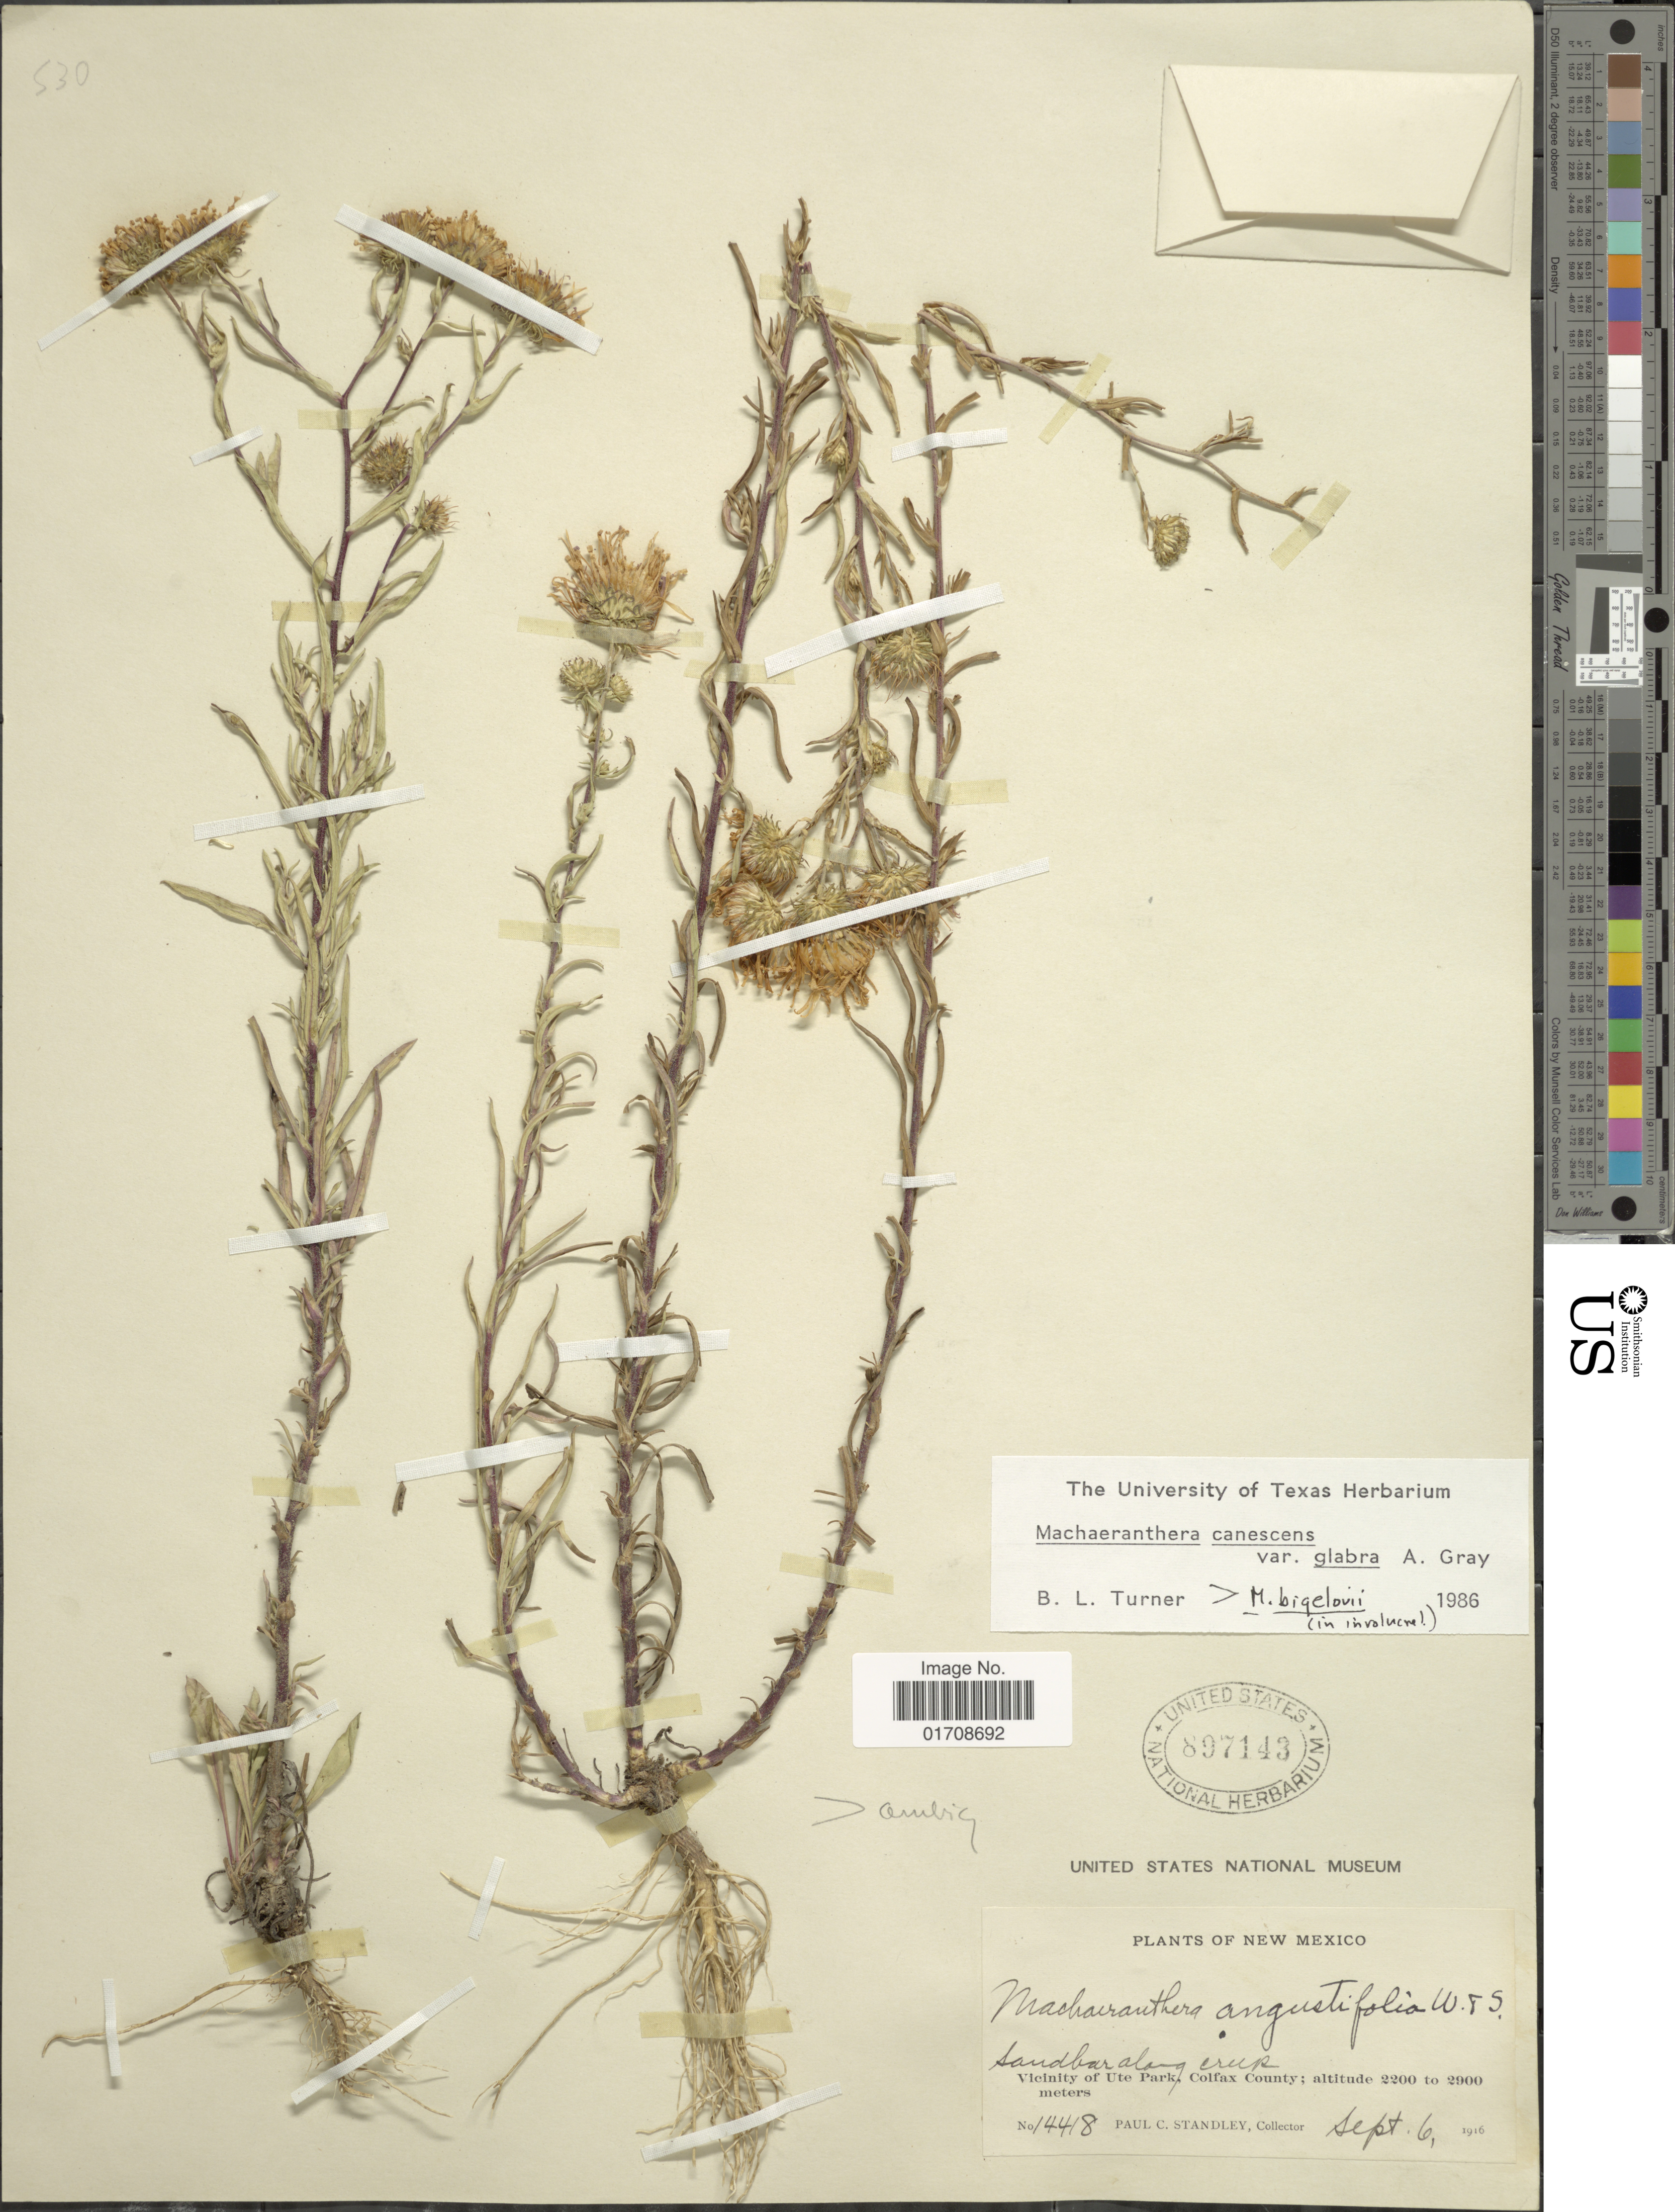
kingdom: Plantae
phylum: Tracheophyta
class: Magnoliopsida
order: Asterales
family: Asteraceae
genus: Machaeranthera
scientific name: Machaeranthera canescens var. glabra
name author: A. Gray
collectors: P. C. Standley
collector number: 14418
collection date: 1916-09-06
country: United States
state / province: New Mexico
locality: Vicinity of Ute Park, Colfax County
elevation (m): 2200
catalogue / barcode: US 897143